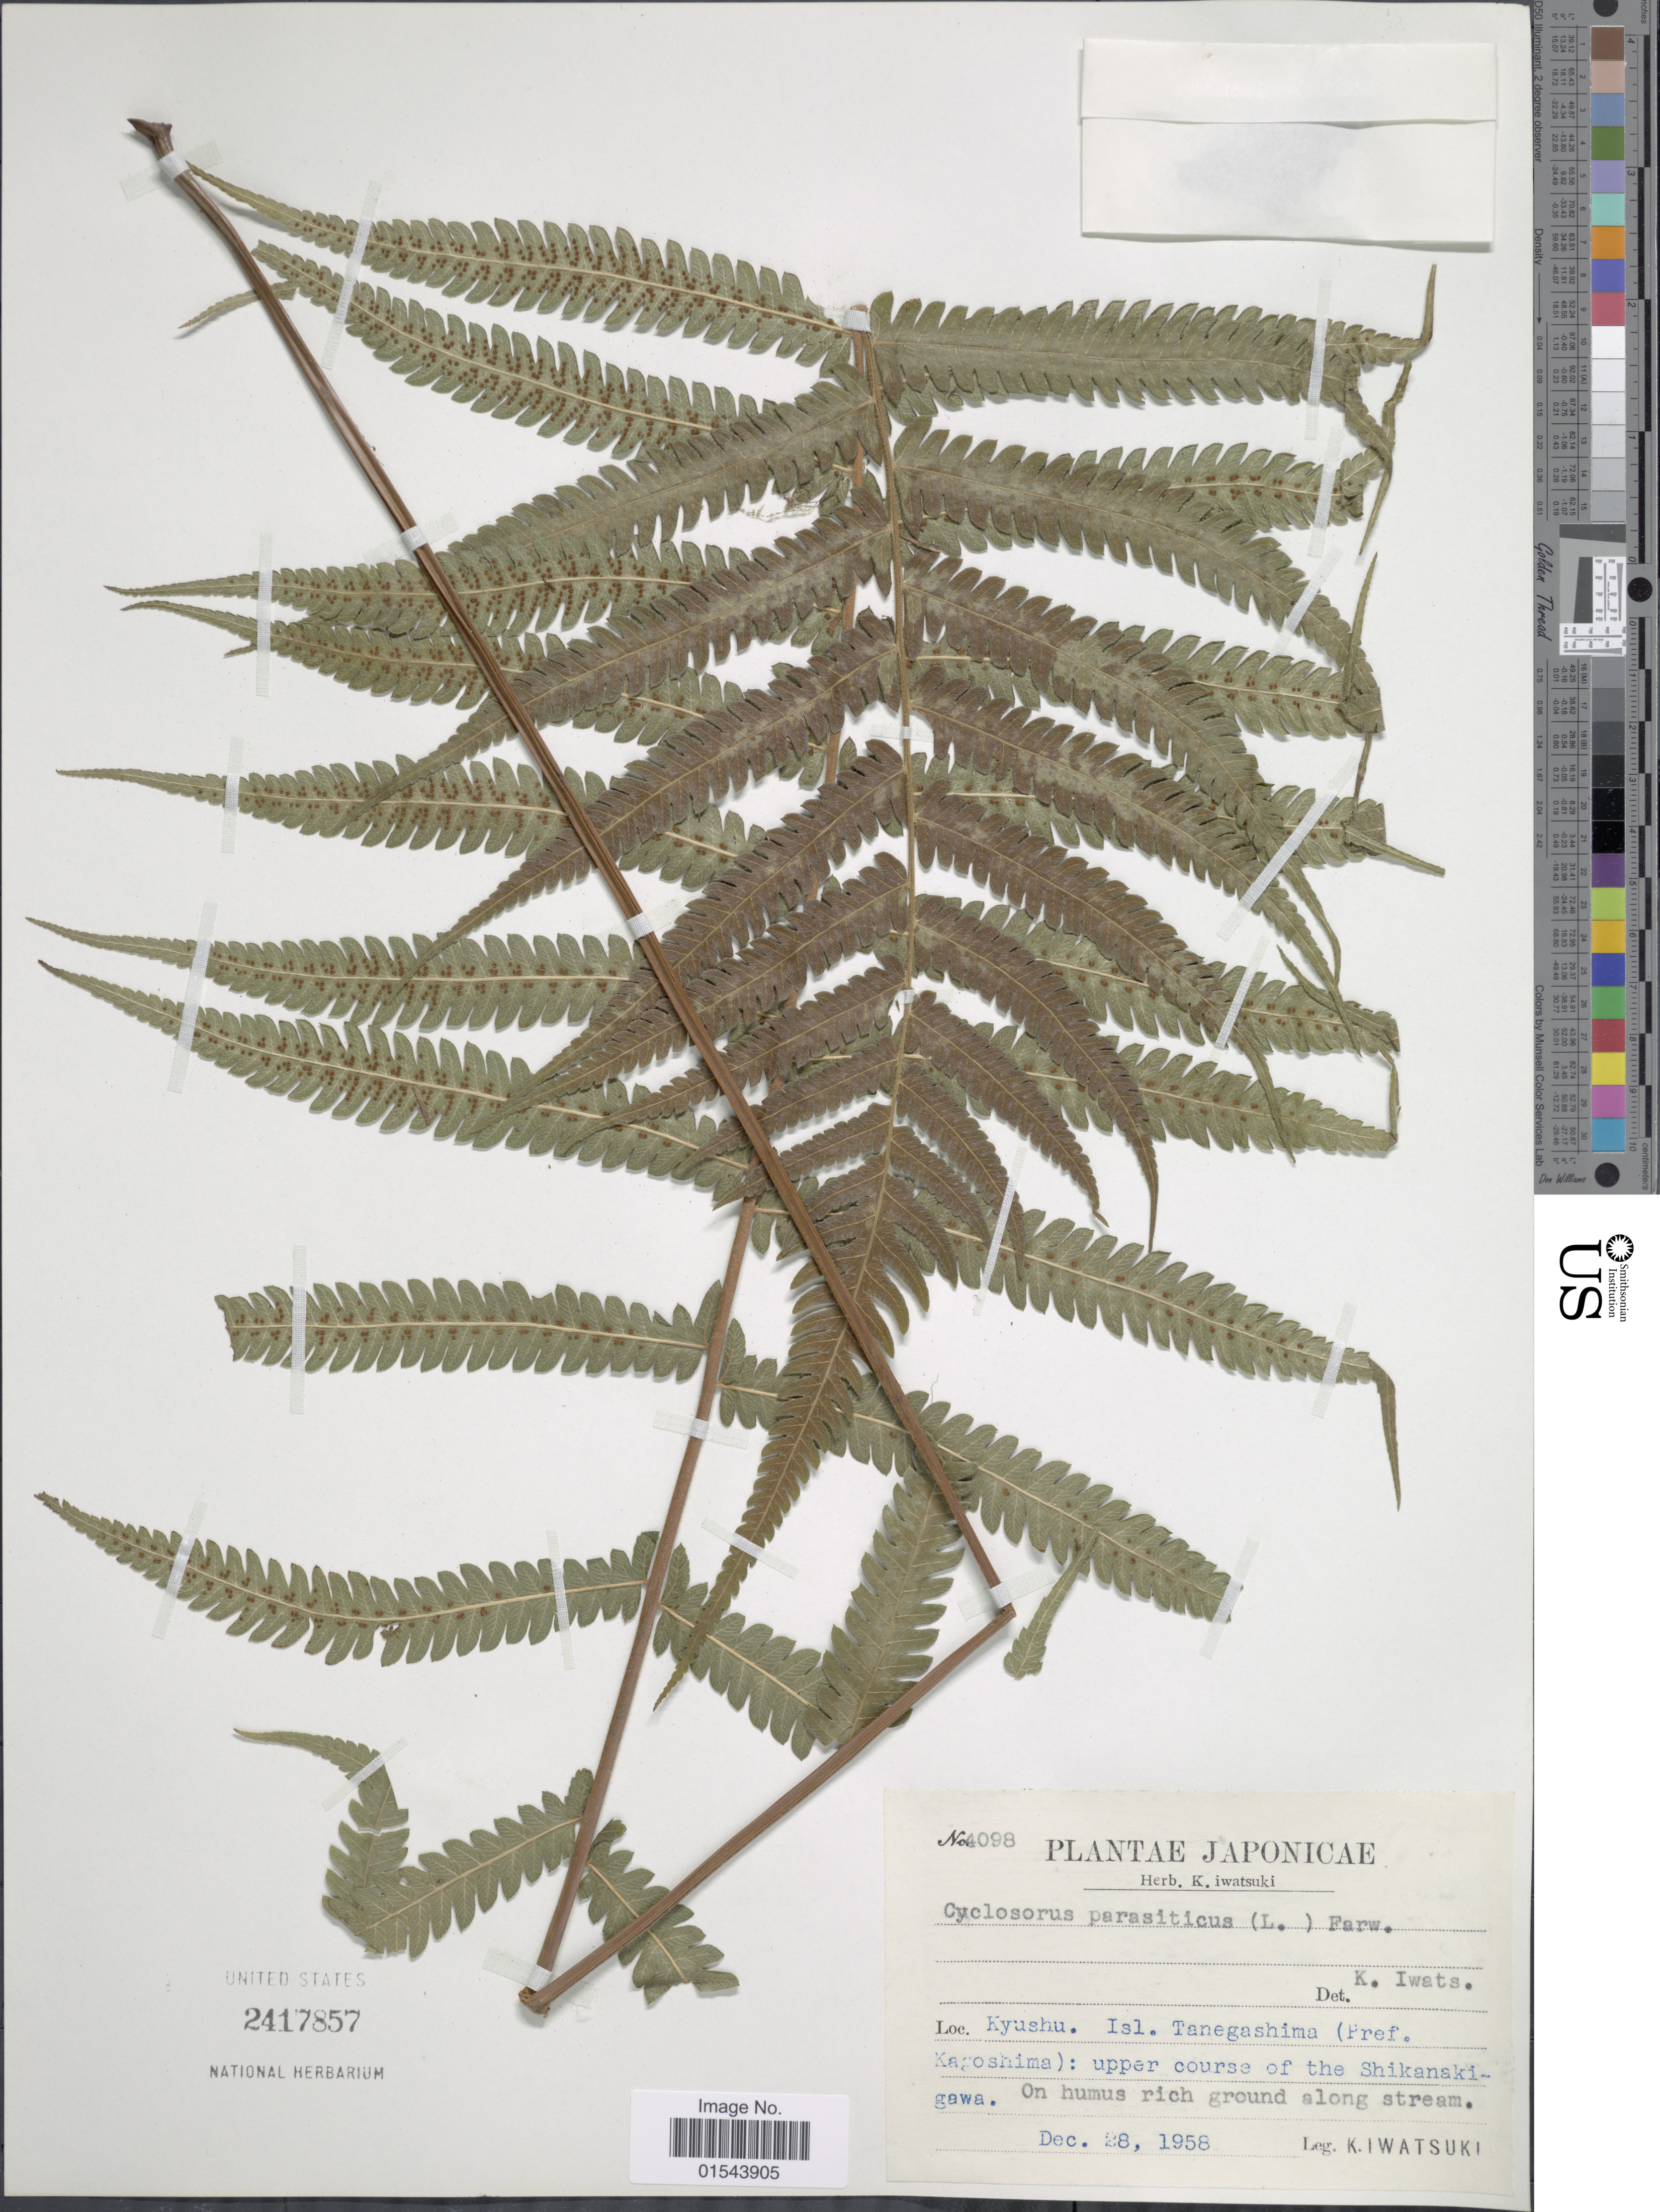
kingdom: Plantae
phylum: Tracheophyta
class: Polypodiopsida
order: Polypodiales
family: Thelypteridaceae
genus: Christella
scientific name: Christella parasitica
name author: (L.) H. Lév.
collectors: K. Iwatsuki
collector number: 4098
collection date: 1958-12-28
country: Japan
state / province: Kagosima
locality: Kyushu. Isl. tanegashima (Pref, kagoshima): upper course of the Shikanaskigawa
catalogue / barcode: US 2417857